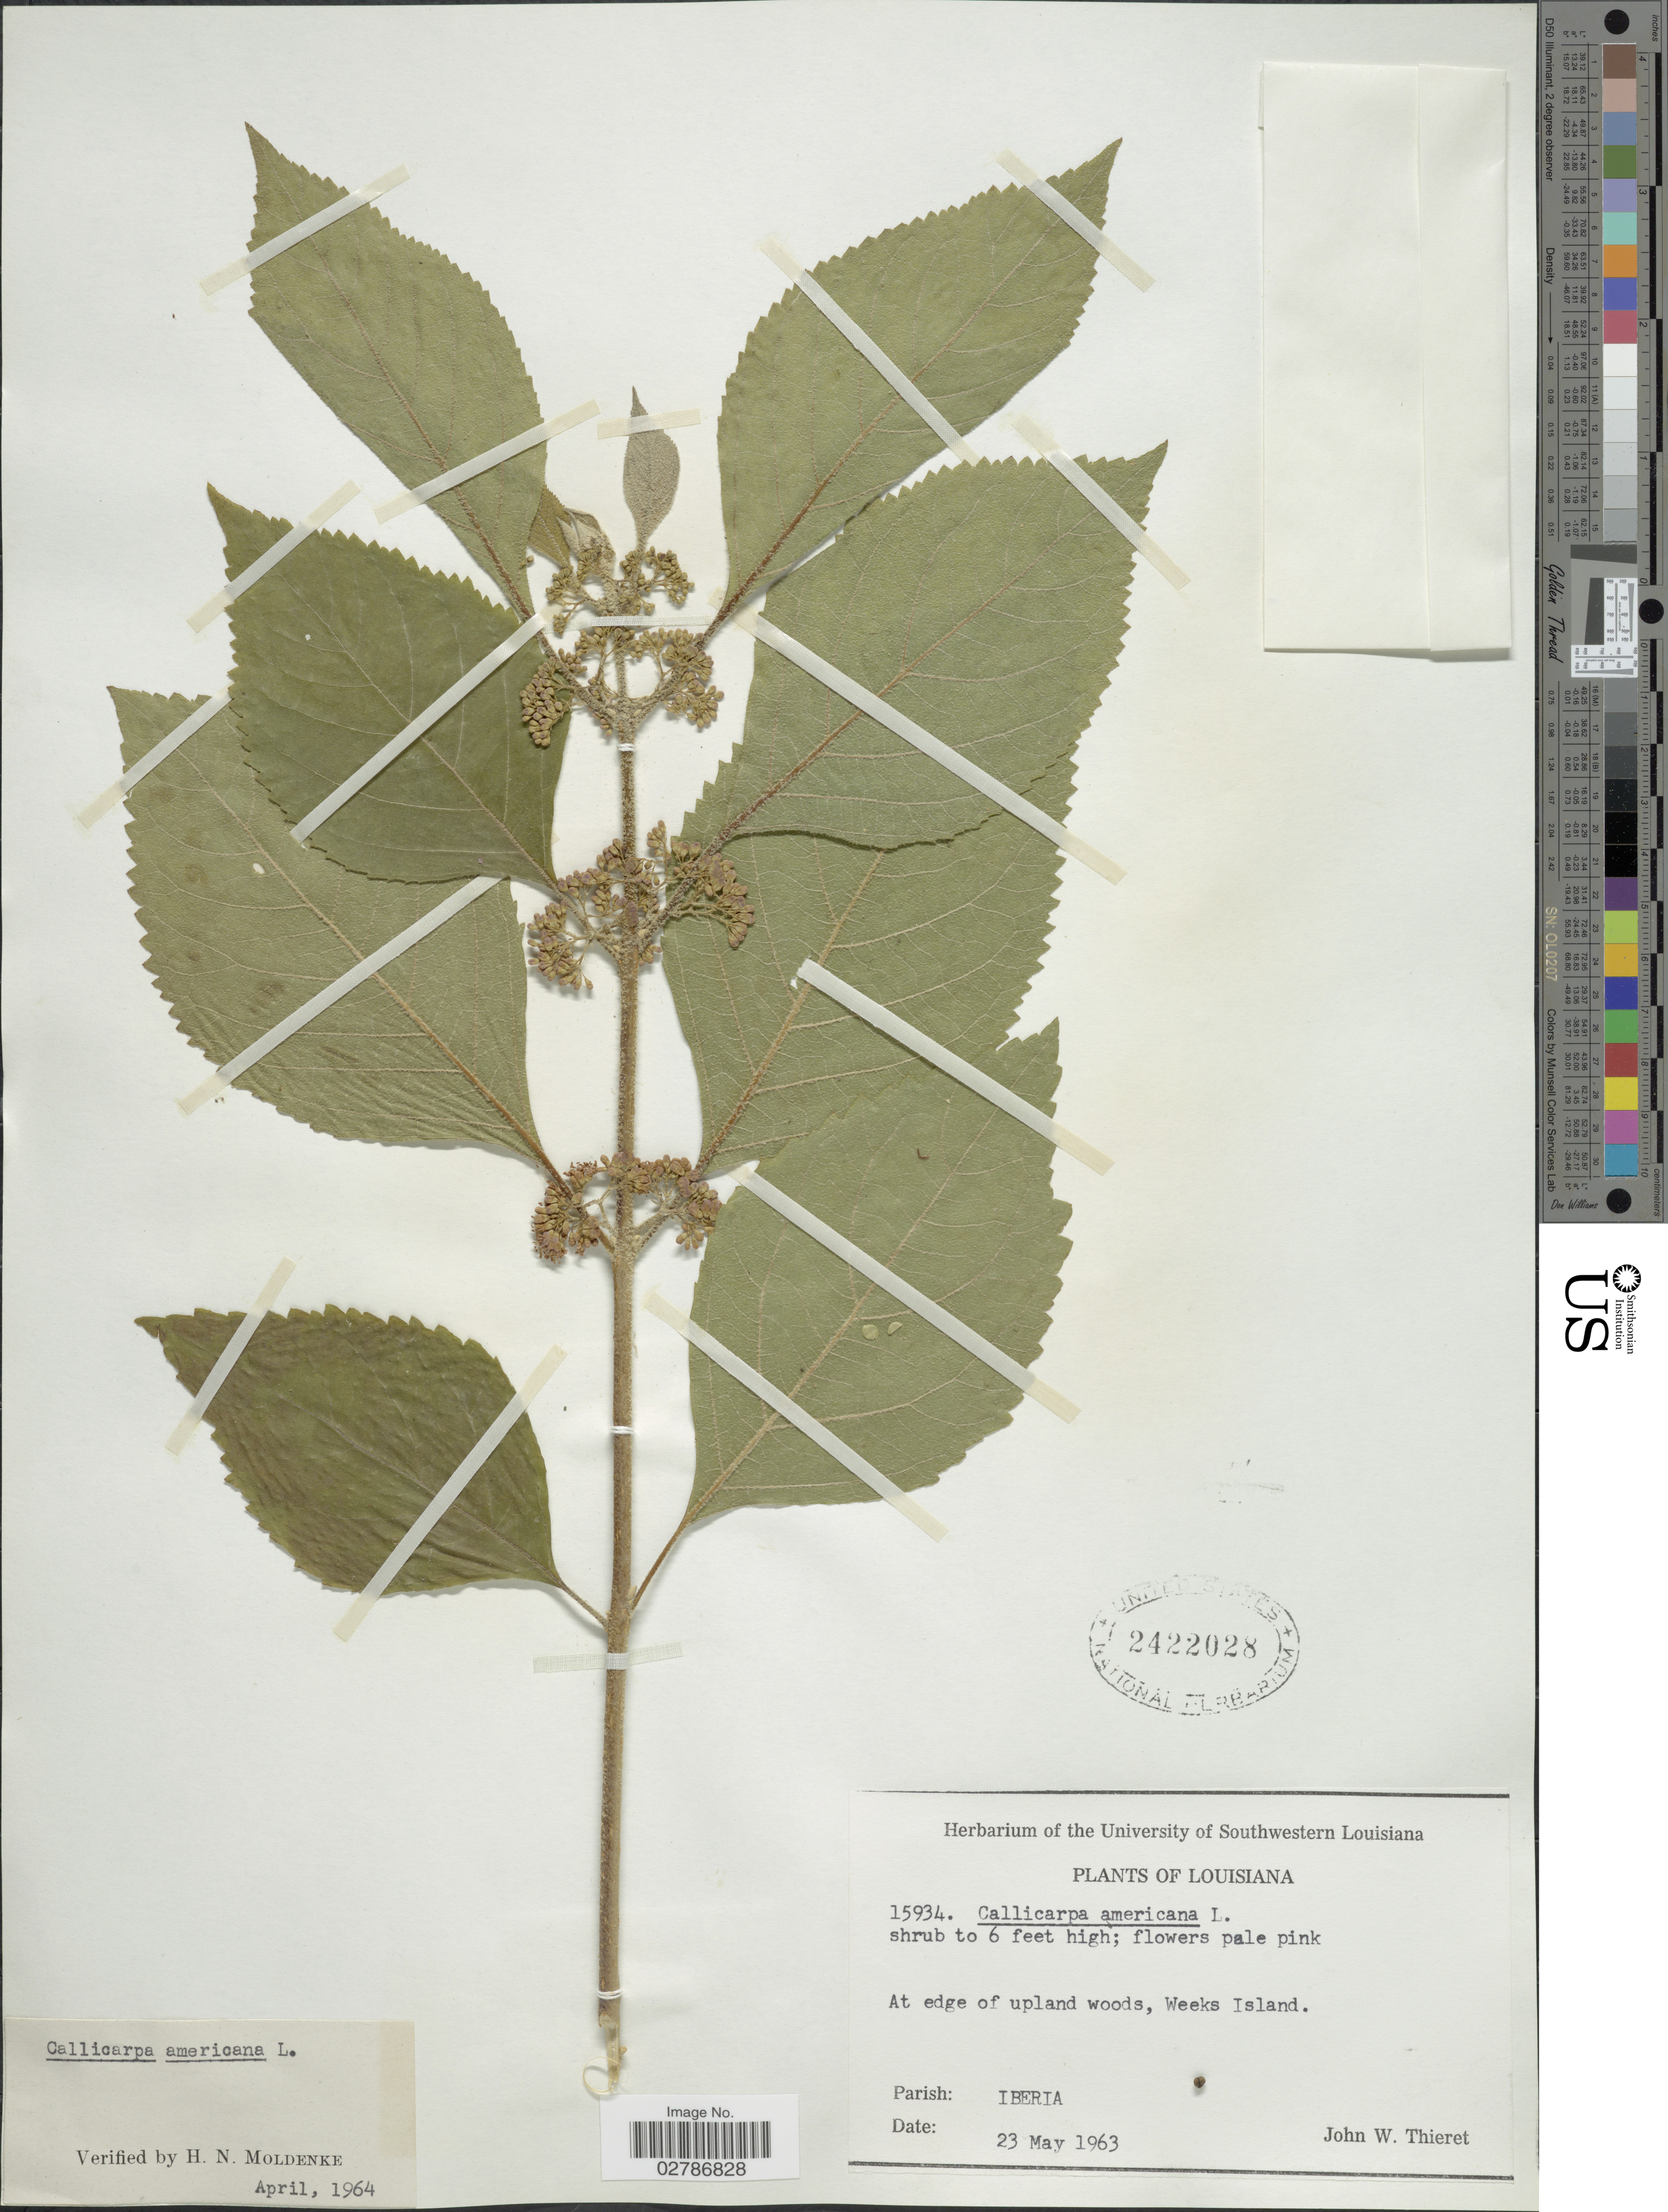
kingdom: Plantae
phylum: Tracheophyta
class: Magnoliopsida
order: Lamiales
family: Lamiaceae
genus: Callicarpa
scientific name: Callicarpa americana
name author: L.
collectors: J. W. Thieret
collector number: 15934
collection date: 1963-05-23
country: United States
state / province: Louisiana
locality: Weeks Island. Parish: Iberia.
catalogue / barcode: US 2422028